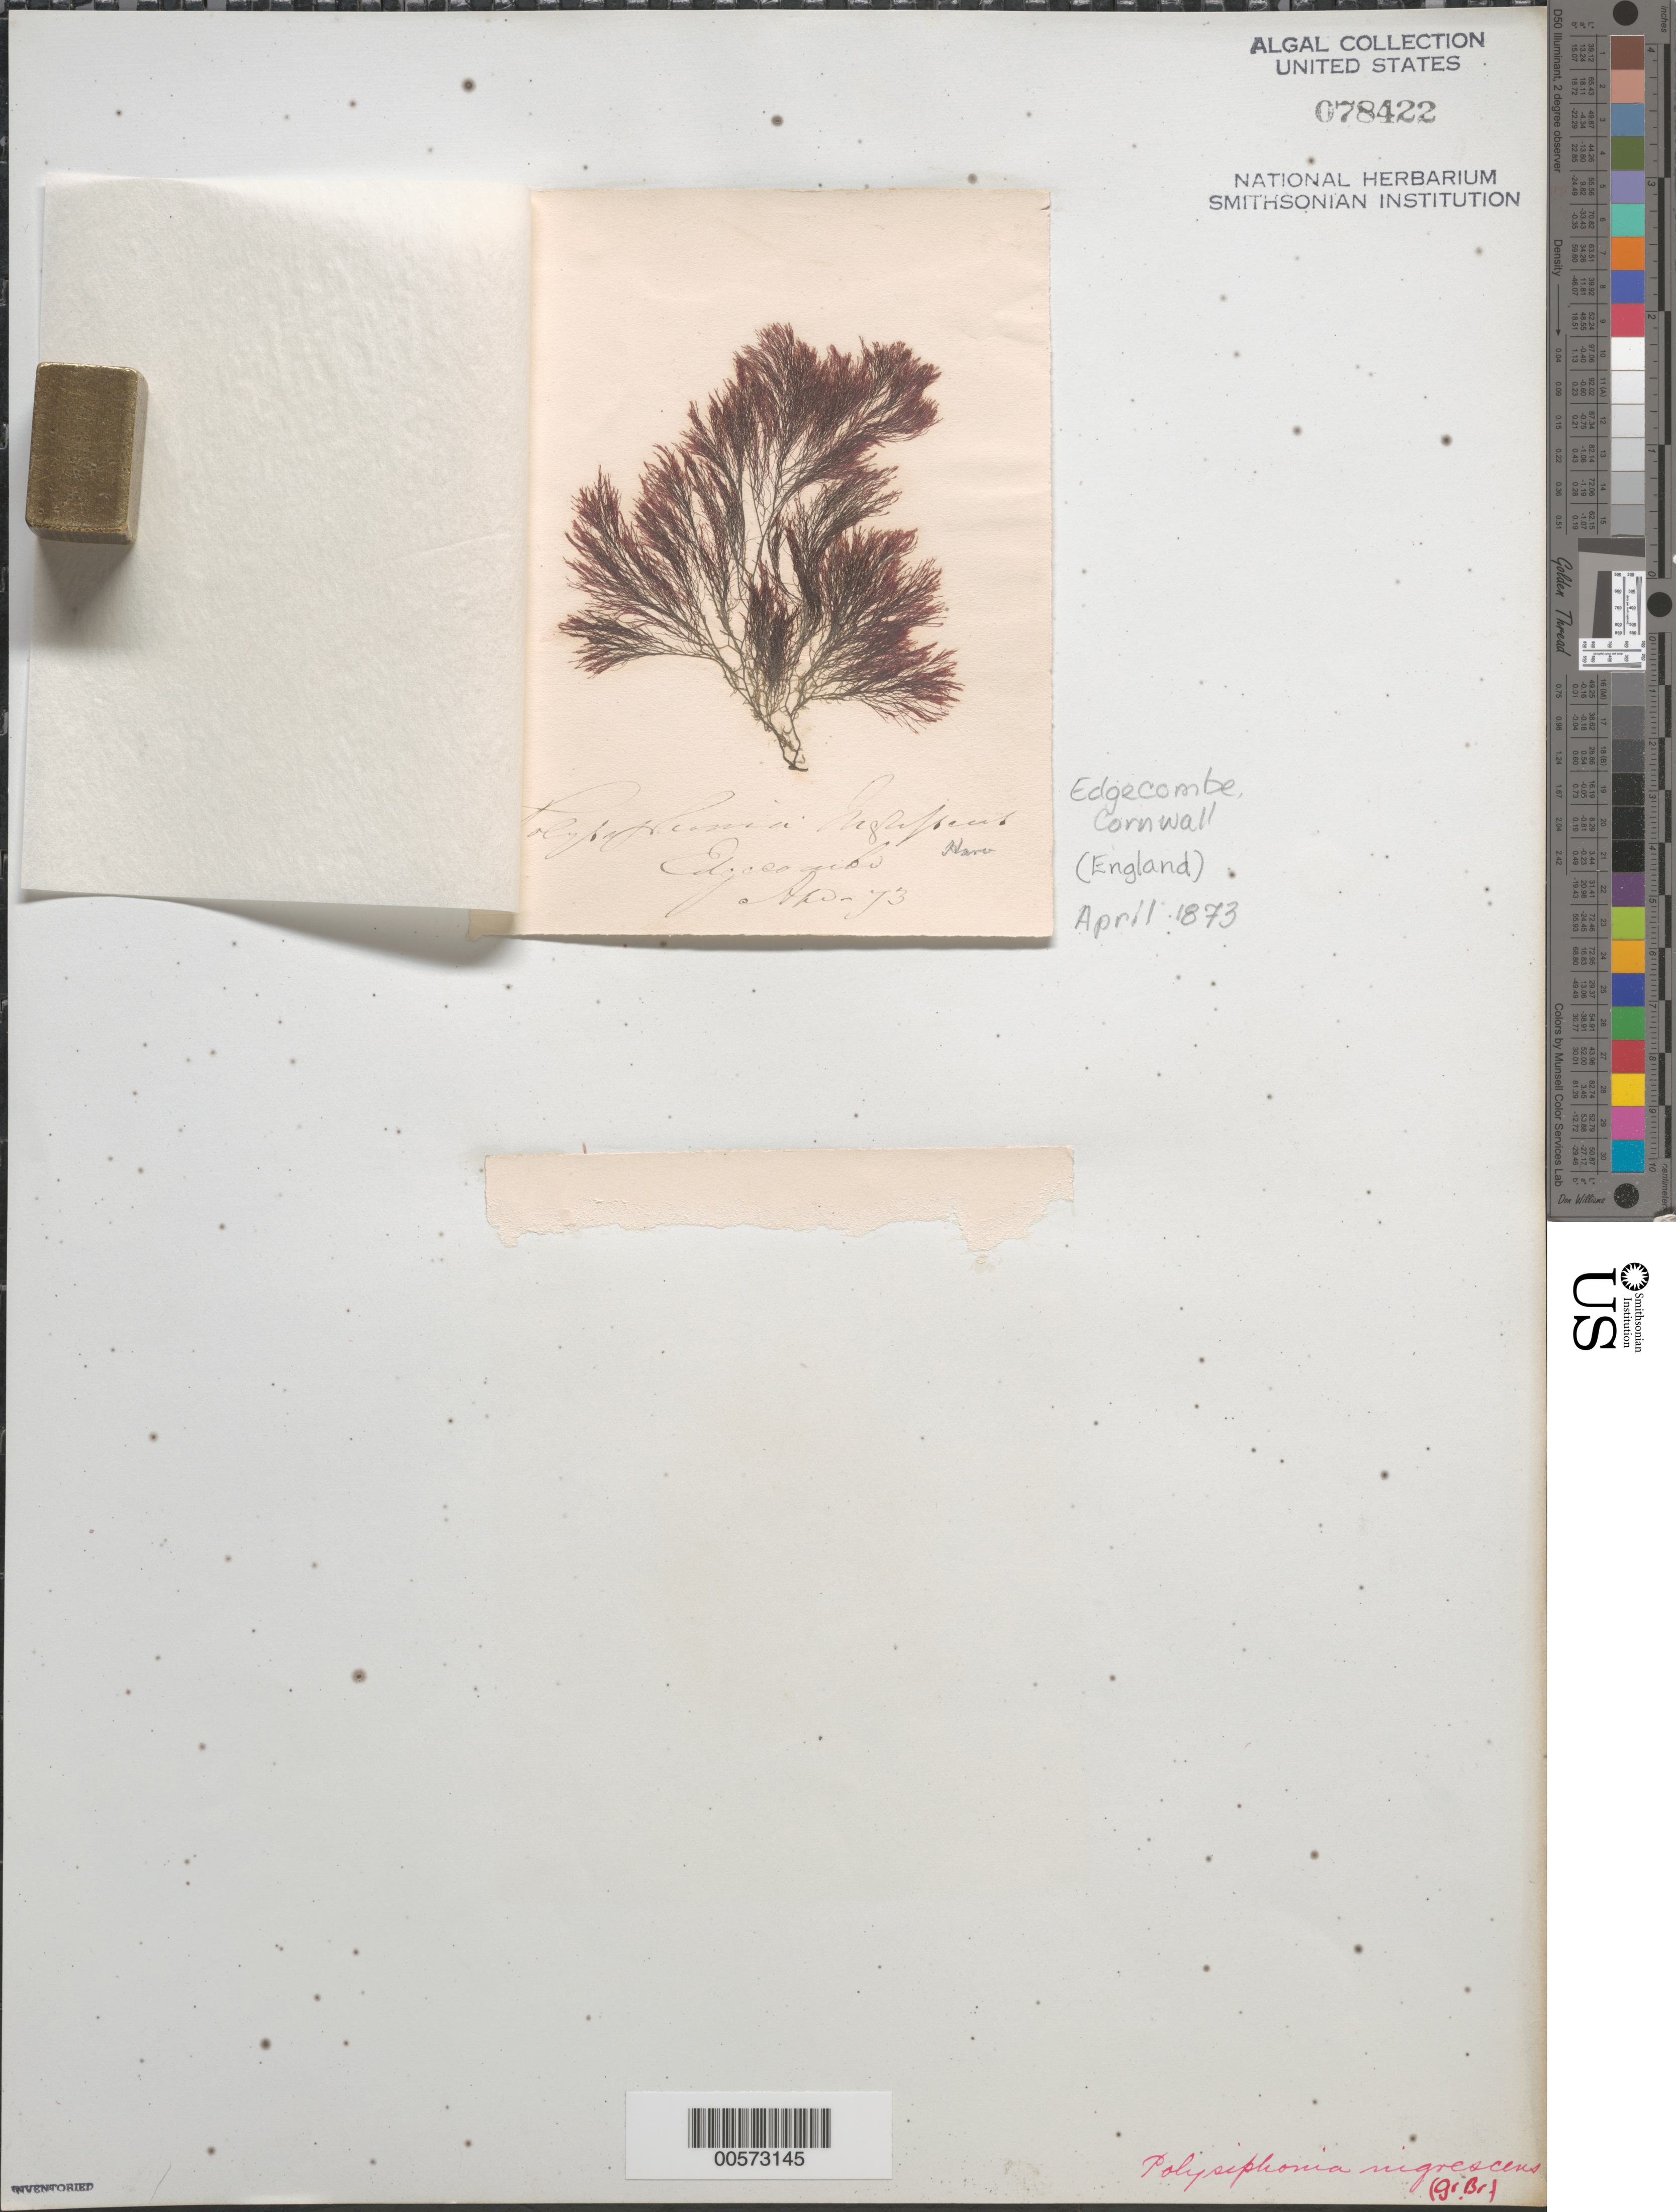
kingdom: Plantae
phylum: Rhodophyta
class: Florideophyceae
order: Ceramiales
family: Rhodomelaceae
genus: Vertebrata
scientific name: Vertebrata fucoides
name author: (Hudson) Kuntze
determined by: Algae name updating Project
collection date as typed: Apr 1873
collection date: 1873-04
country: United Kingdom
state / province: England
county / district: Cornwall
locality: Edgecombe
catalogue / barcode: US 78422